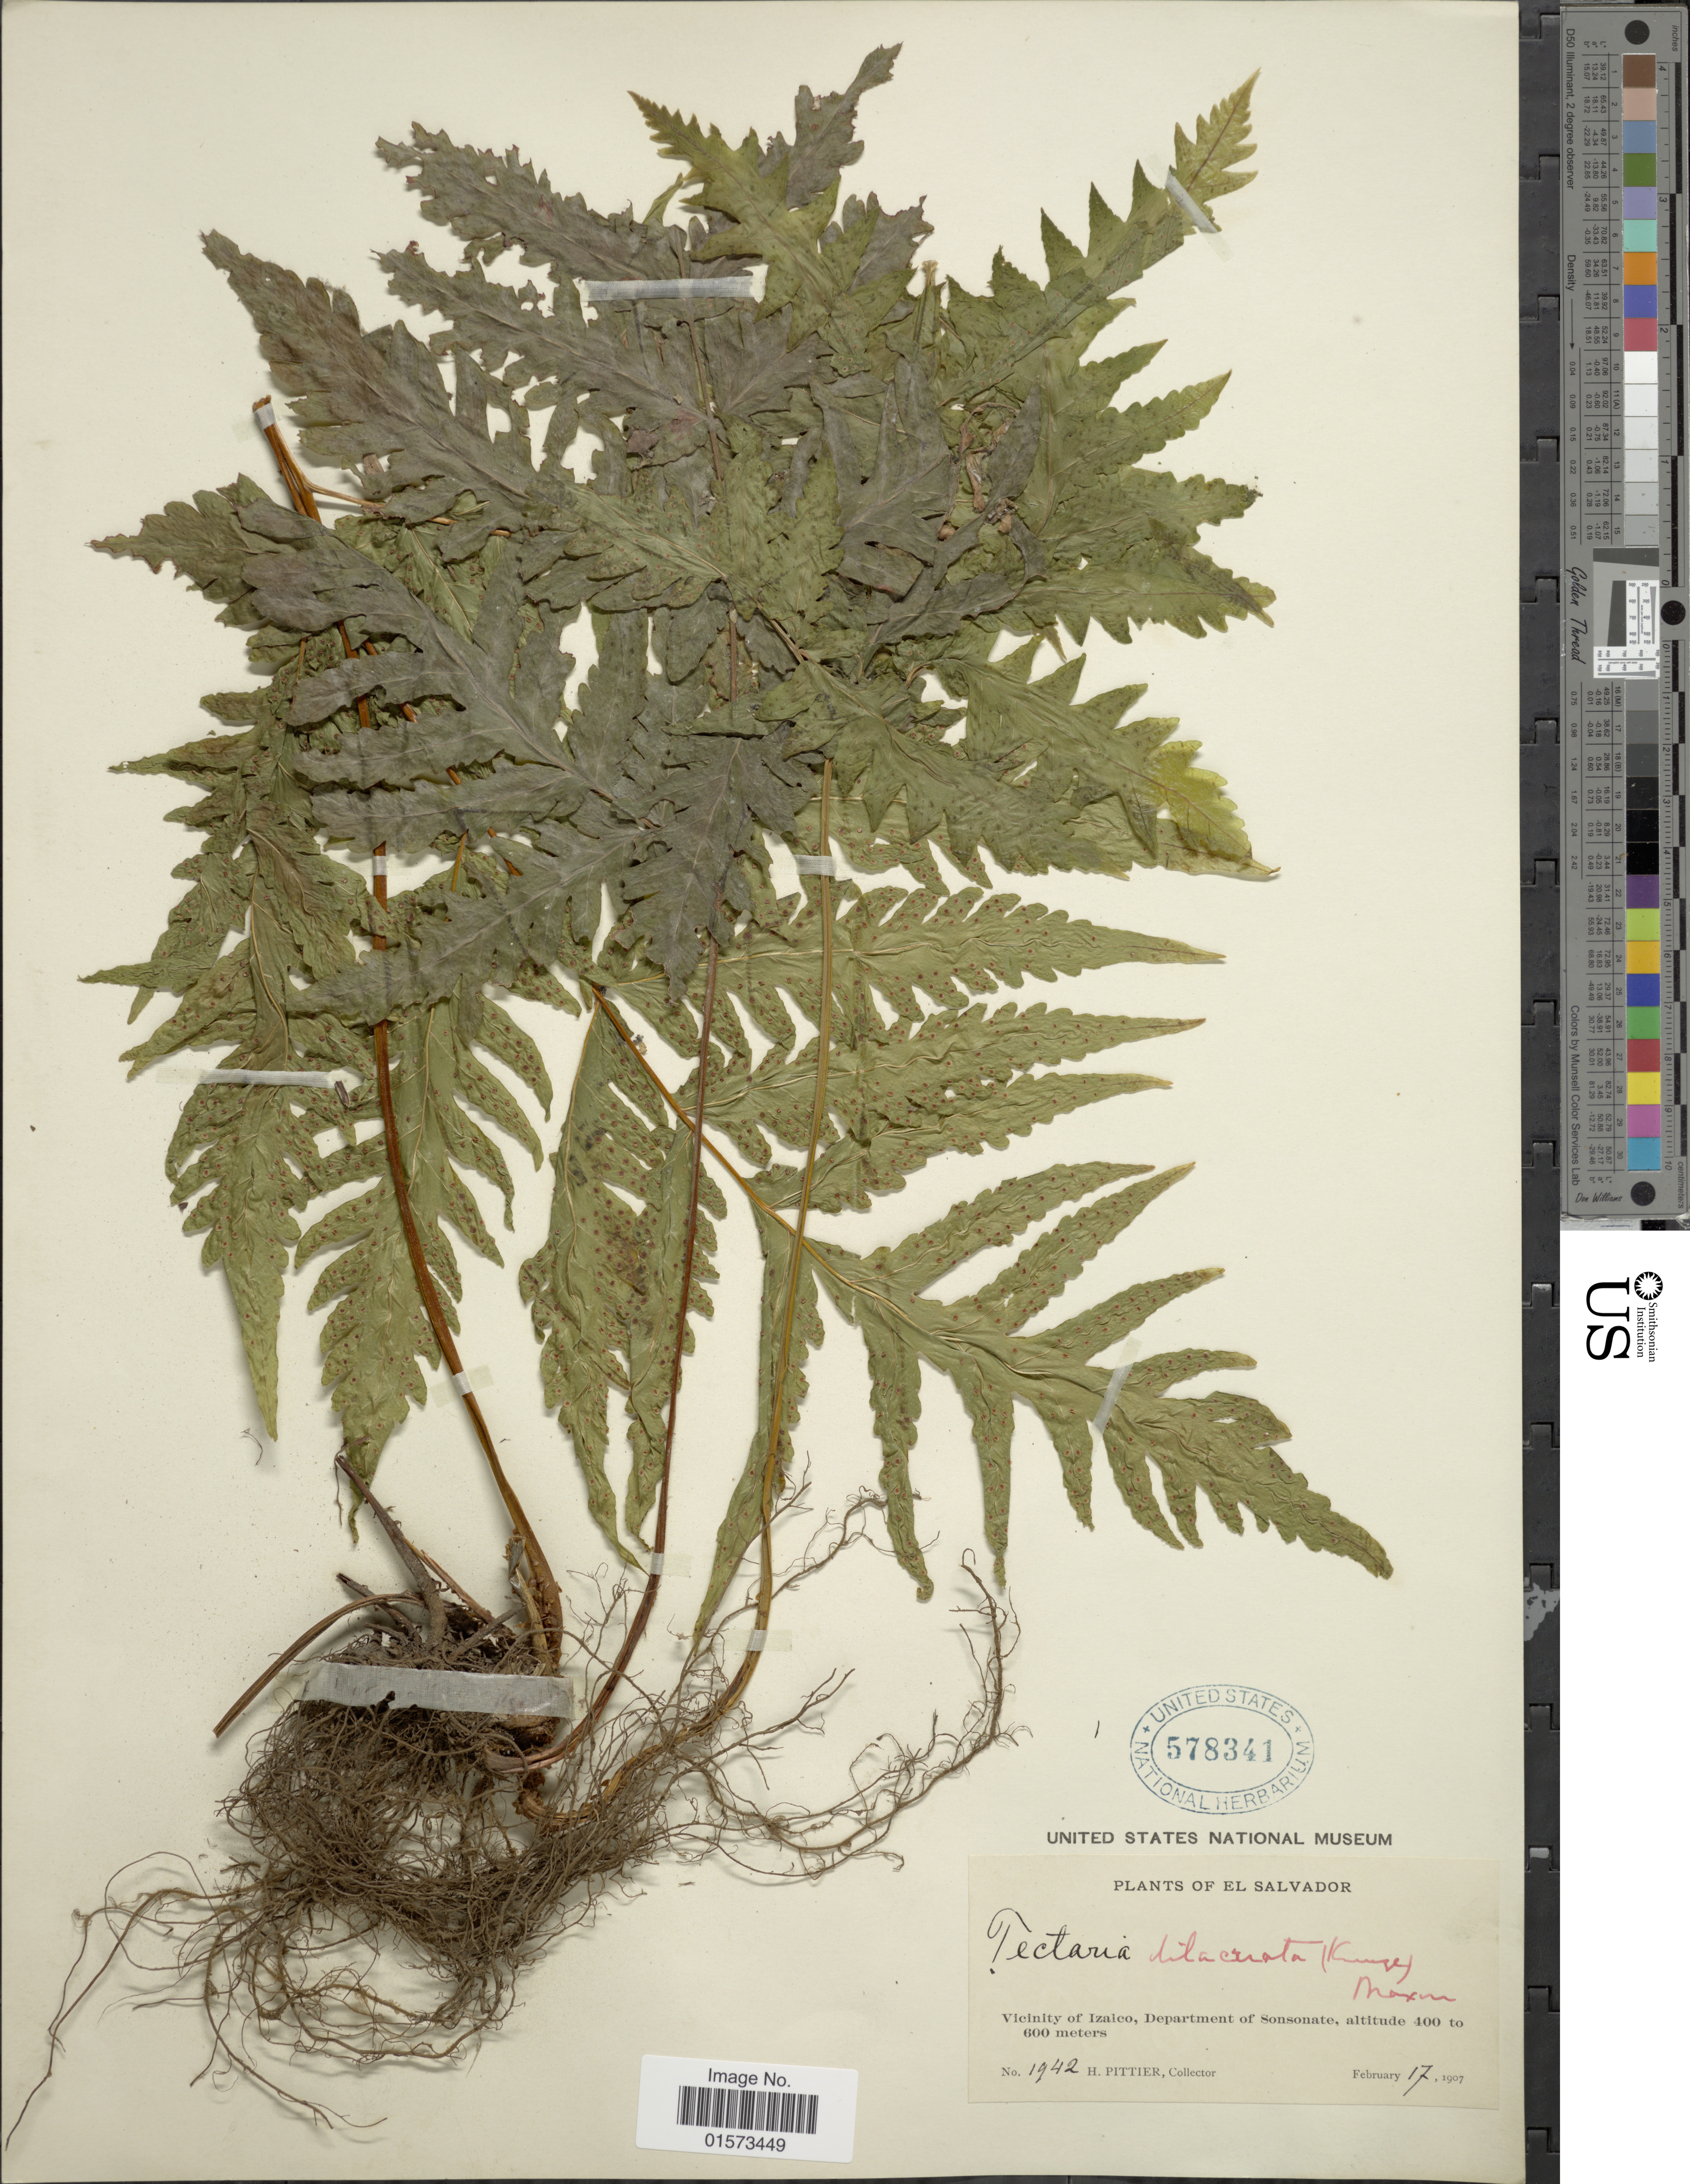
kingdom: Plantae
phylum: Tracheophyta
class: Polypodiopsida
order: Polypodiales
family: Tectariaceae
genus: Tectaria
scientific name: Tectaria mexicana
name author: (Fée) C.V. Morton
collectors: H. F. Pittier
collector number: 1942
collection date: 1907-02-17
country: El Salvador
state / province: Sonsonate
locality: Vicinity of Izalco, Department of Sonsonate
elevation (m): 400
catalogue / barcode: US 578341